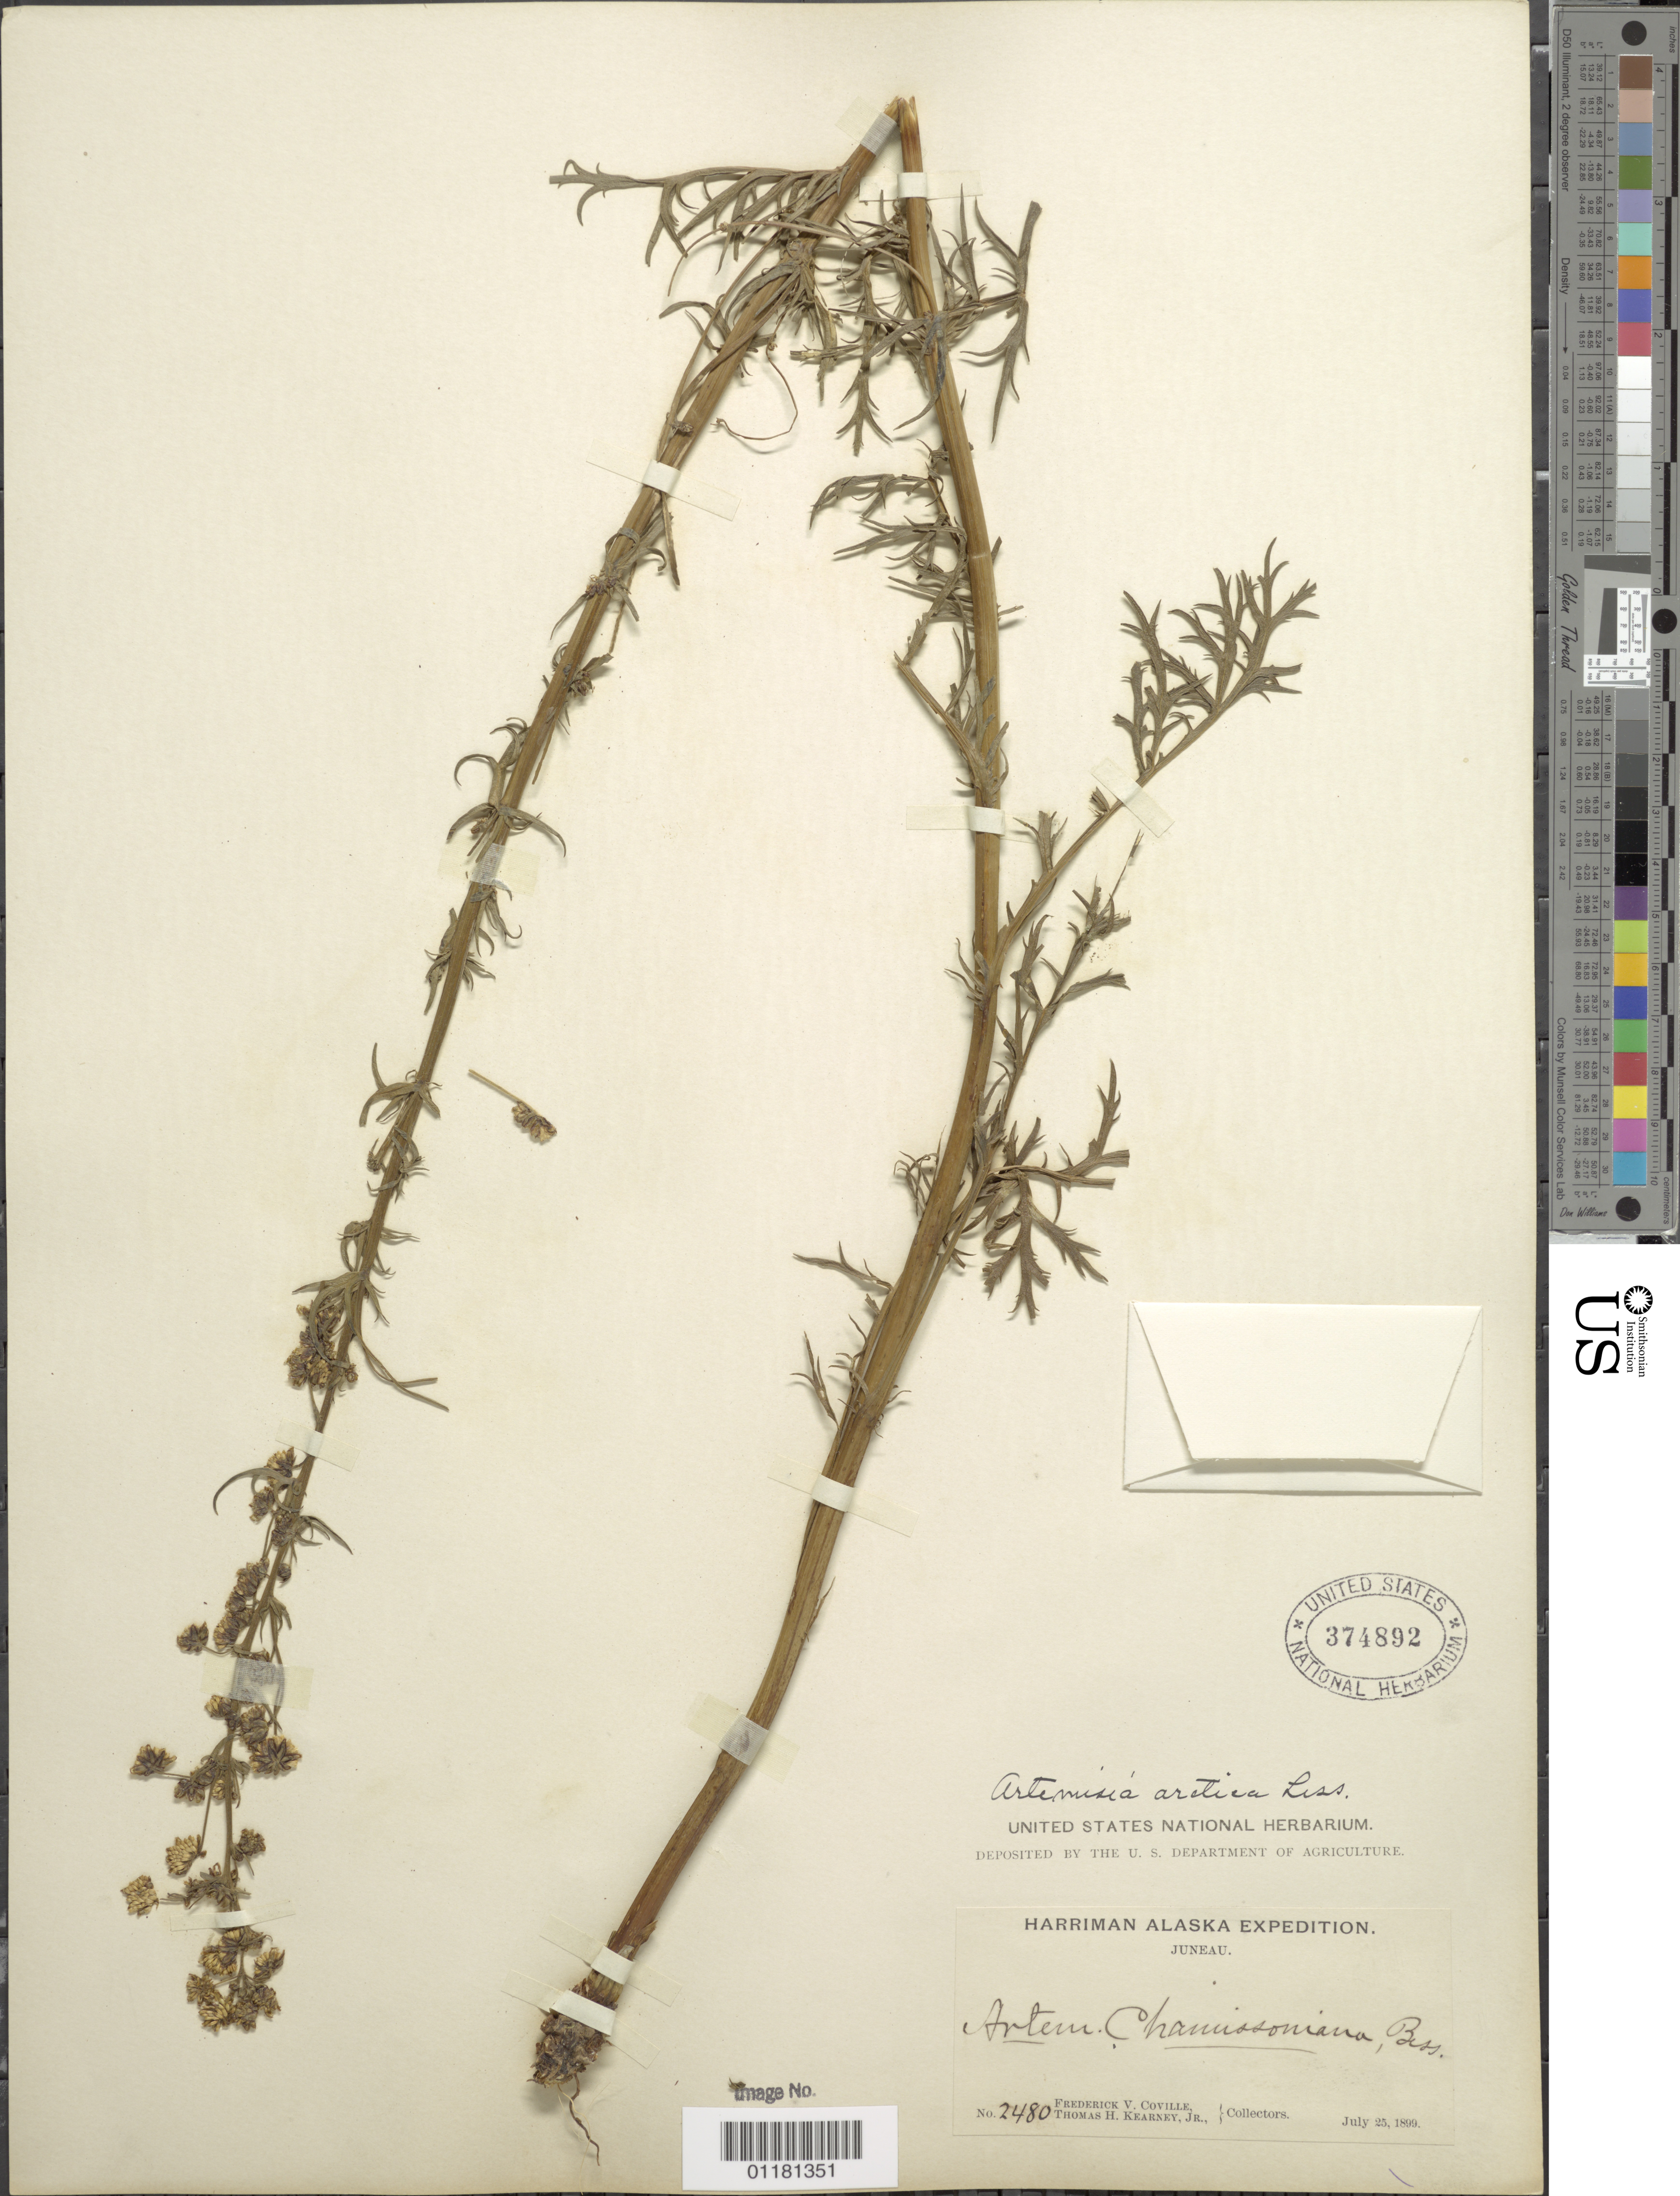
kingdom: Plantae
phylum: Tracheophyta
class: Magnoliopsida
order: Asterales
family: Asteraceae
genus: Artemisia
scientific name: Artemisia arctica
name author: Less.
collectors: F. V. Coville & F. Funston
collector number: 2480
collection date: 1899-07-25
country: United States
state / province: Alaska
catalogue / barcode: US 374892